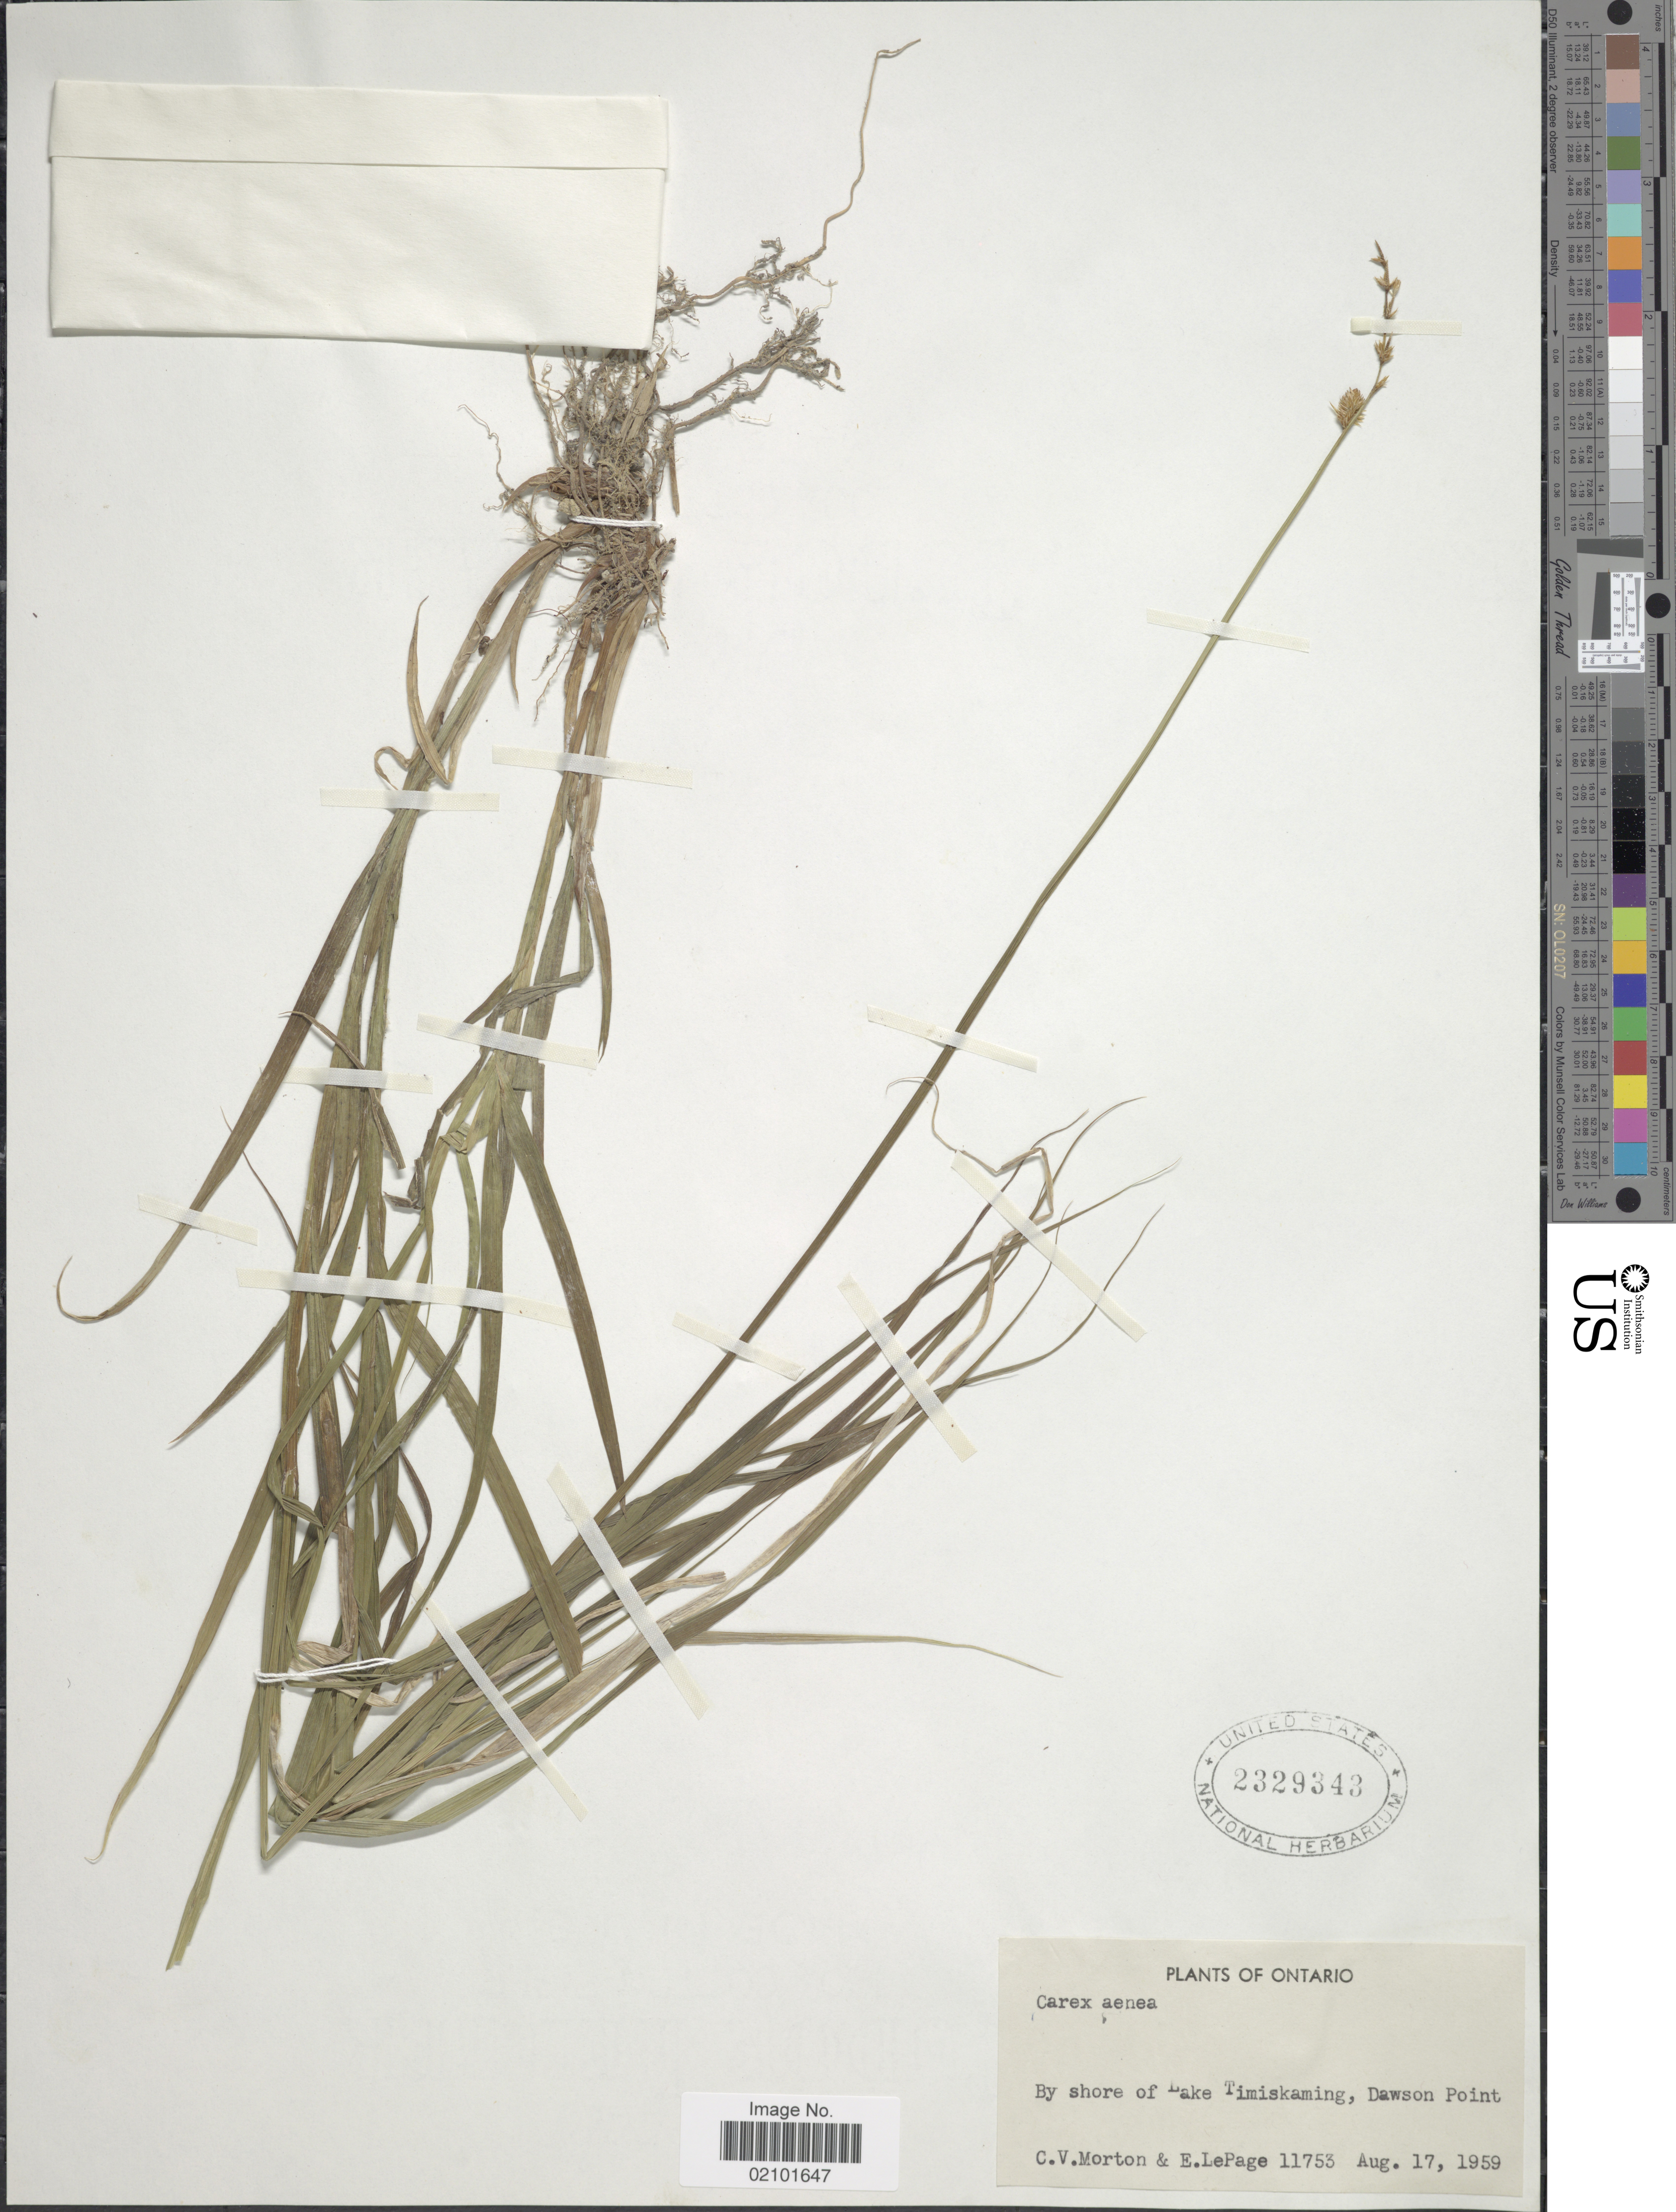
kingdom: Plantae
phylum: Tracheophyta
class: Liliopsida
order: Poales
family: Cyperaceae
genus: Carex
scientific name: Carex foenea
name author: Willd.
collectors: C. V. Morton & E. Lepage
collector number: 11753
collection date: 1959-08-17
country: Canada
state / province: Ontario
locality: By shore of Lake Timiskaming, Dawson Point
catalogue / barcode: US 2329343